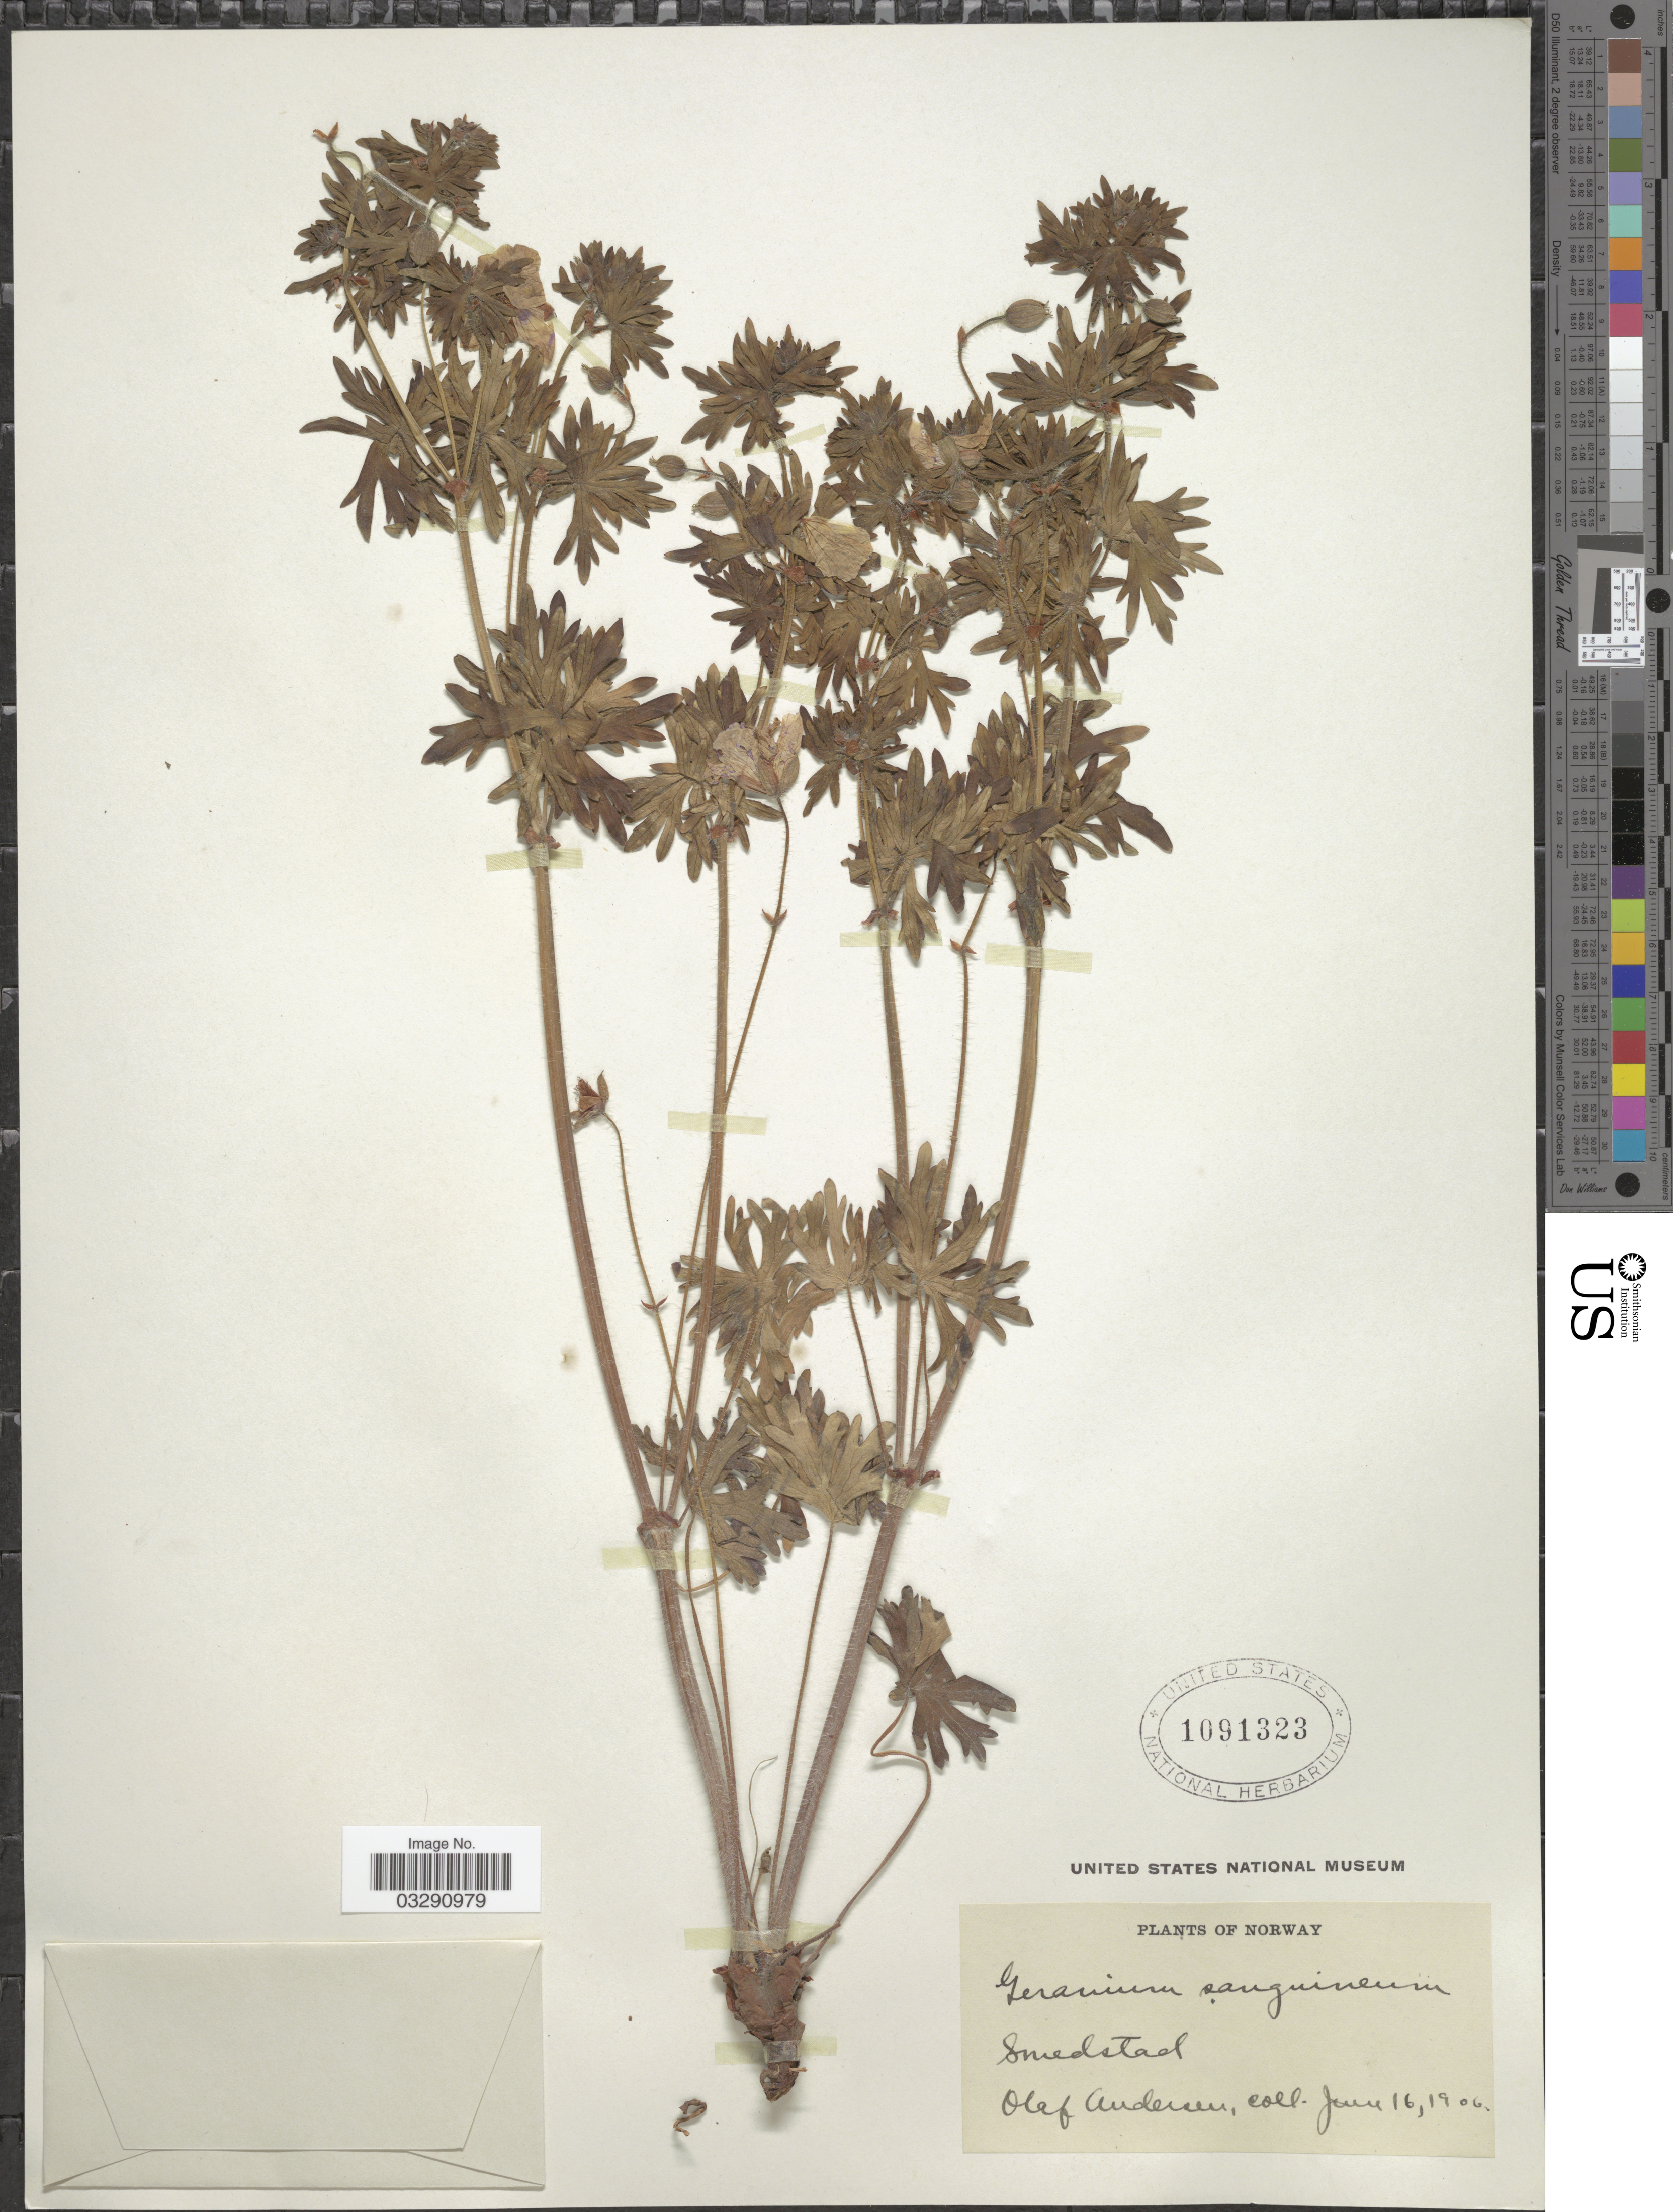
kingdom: Plantae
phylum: Tracheophyta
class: Magnoliopsida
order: Geraniales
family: Geraniaceae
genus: Geranium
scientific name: Geranium sanguineum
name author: L.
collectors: O. Andersen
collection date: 1906-06-16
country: Norway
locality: Smedstad.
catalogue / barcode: US 1091323